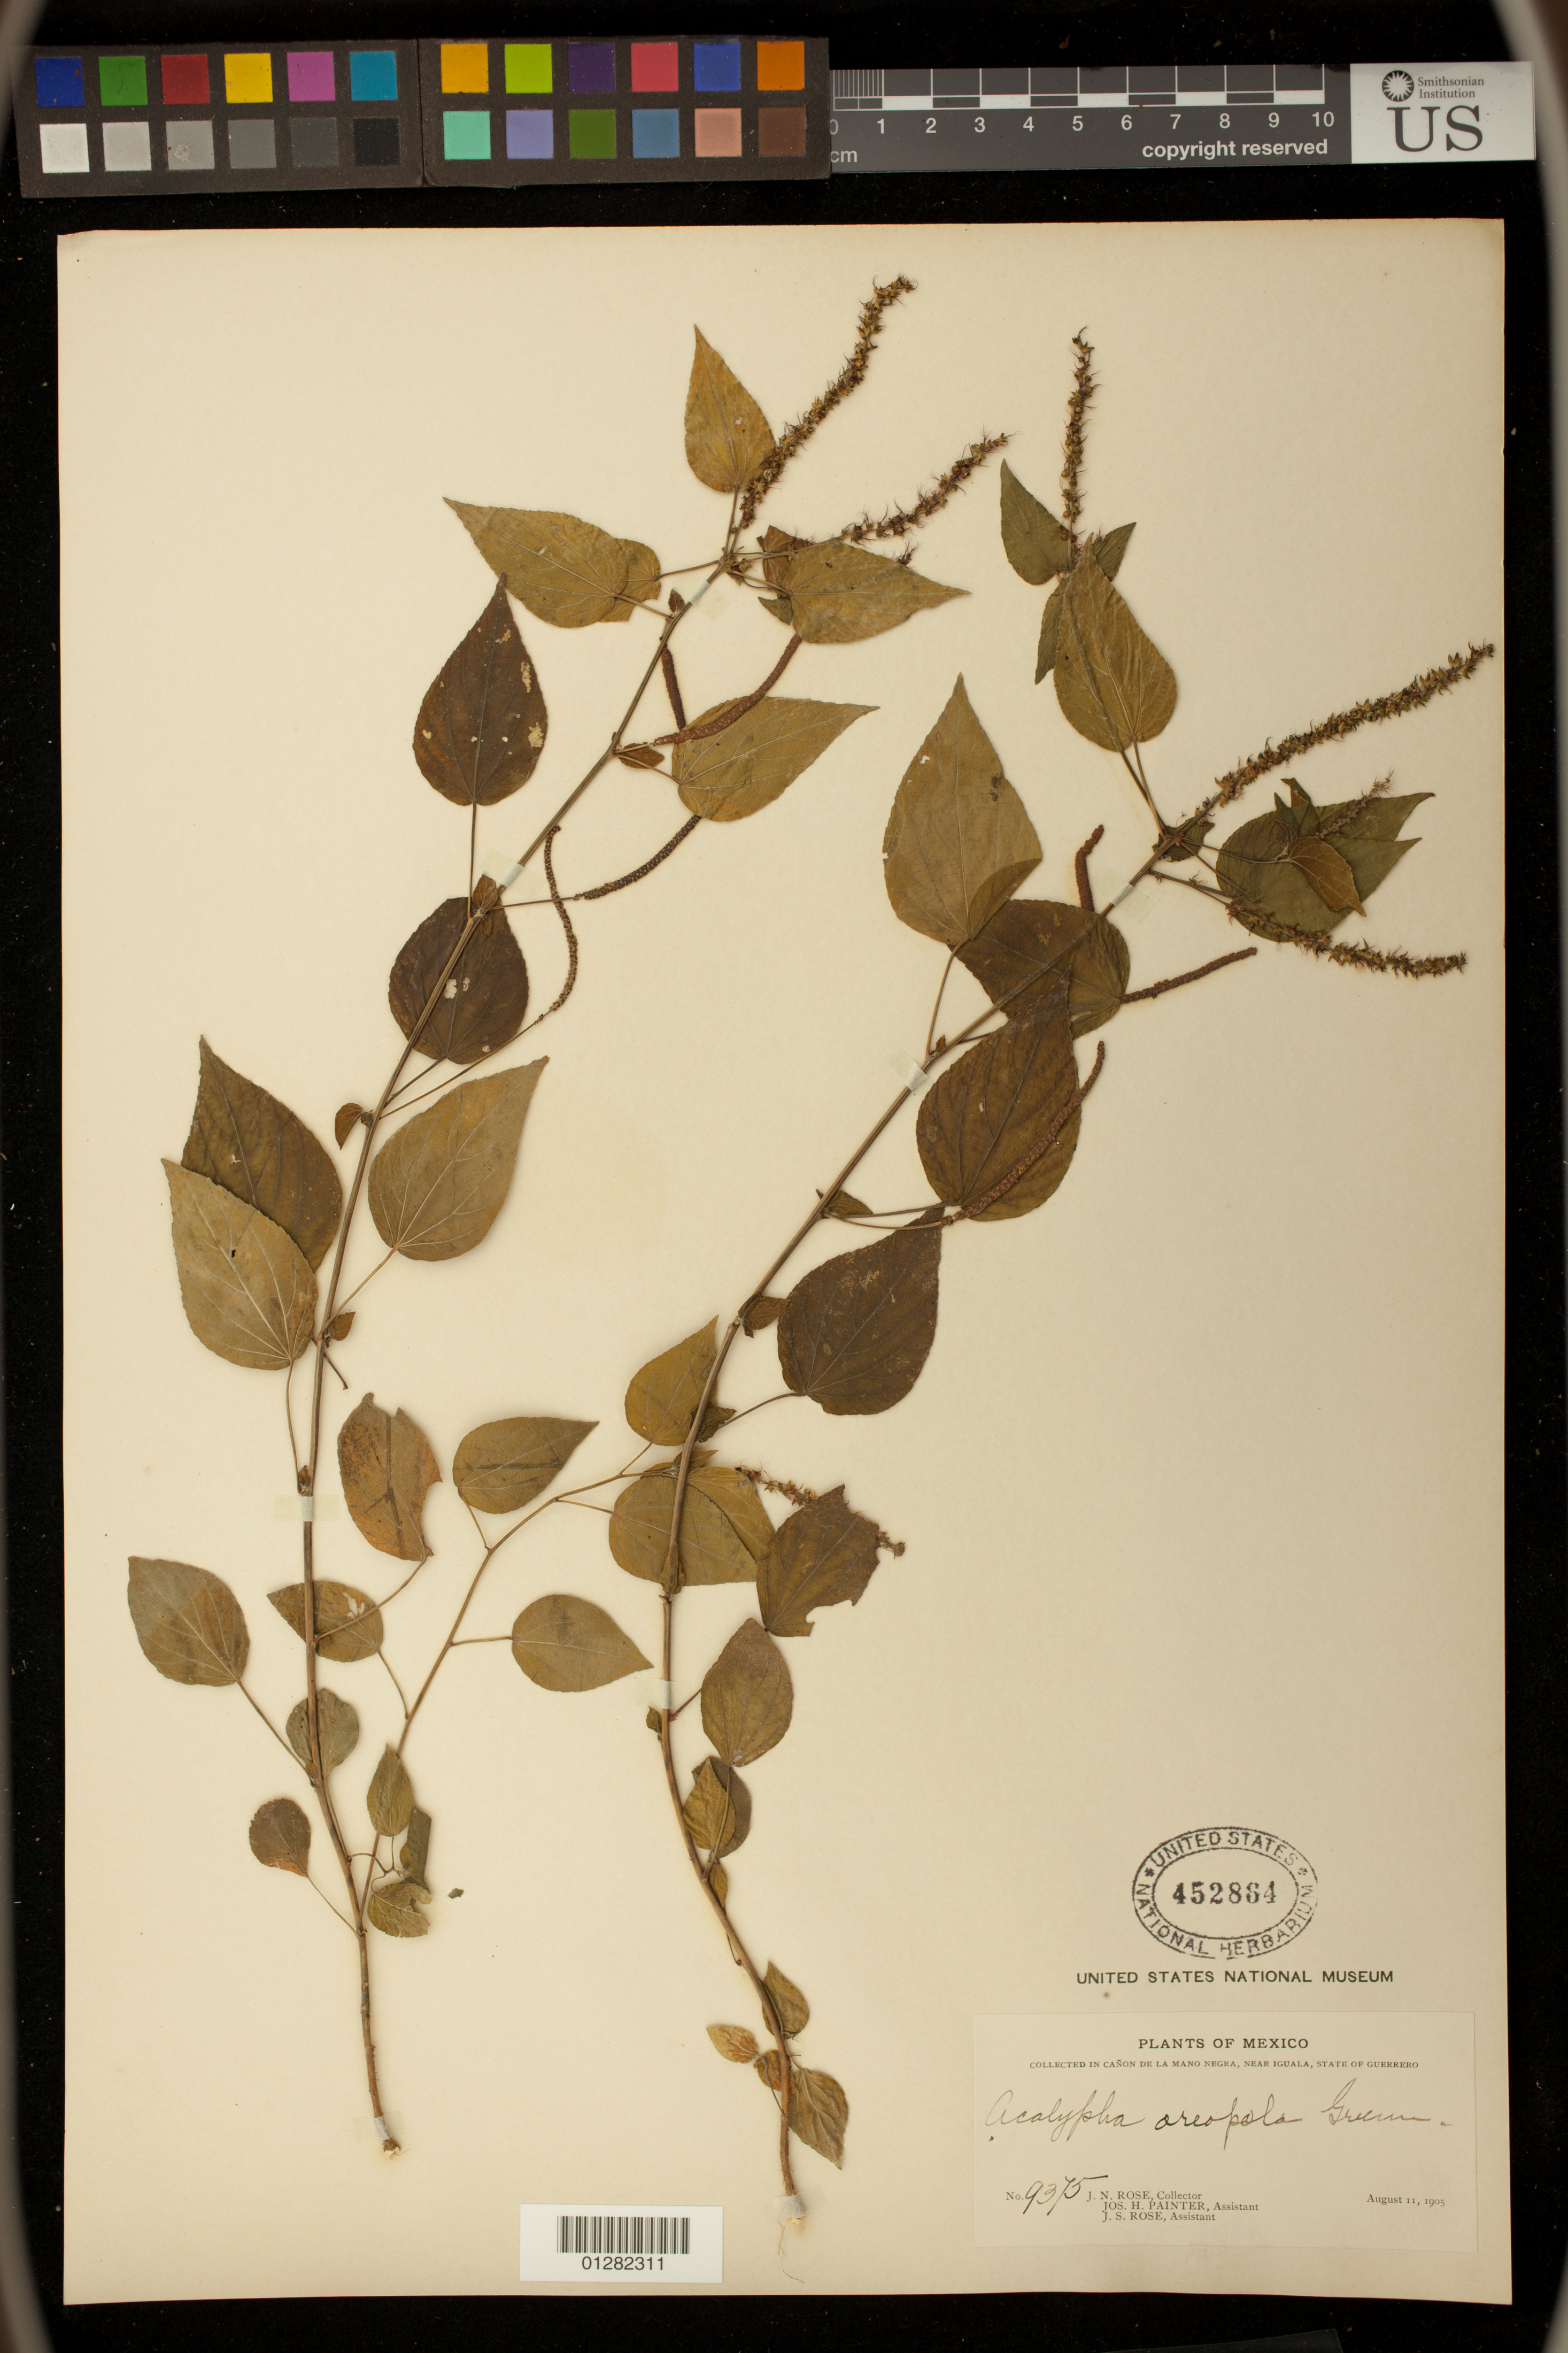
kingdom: Plantae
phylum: Tracheophyta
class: Magnoliopsida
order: Malpighiales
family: Euphorbiaceae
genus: Acalypha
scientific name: Acalypha oreopola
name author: Greenm.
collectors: C. A. Purpus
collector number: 9375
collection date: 1905-08-11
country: Mexico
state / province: Guerrero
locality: Canon de la Mano Negra, near Iguala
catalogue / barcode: US 452884